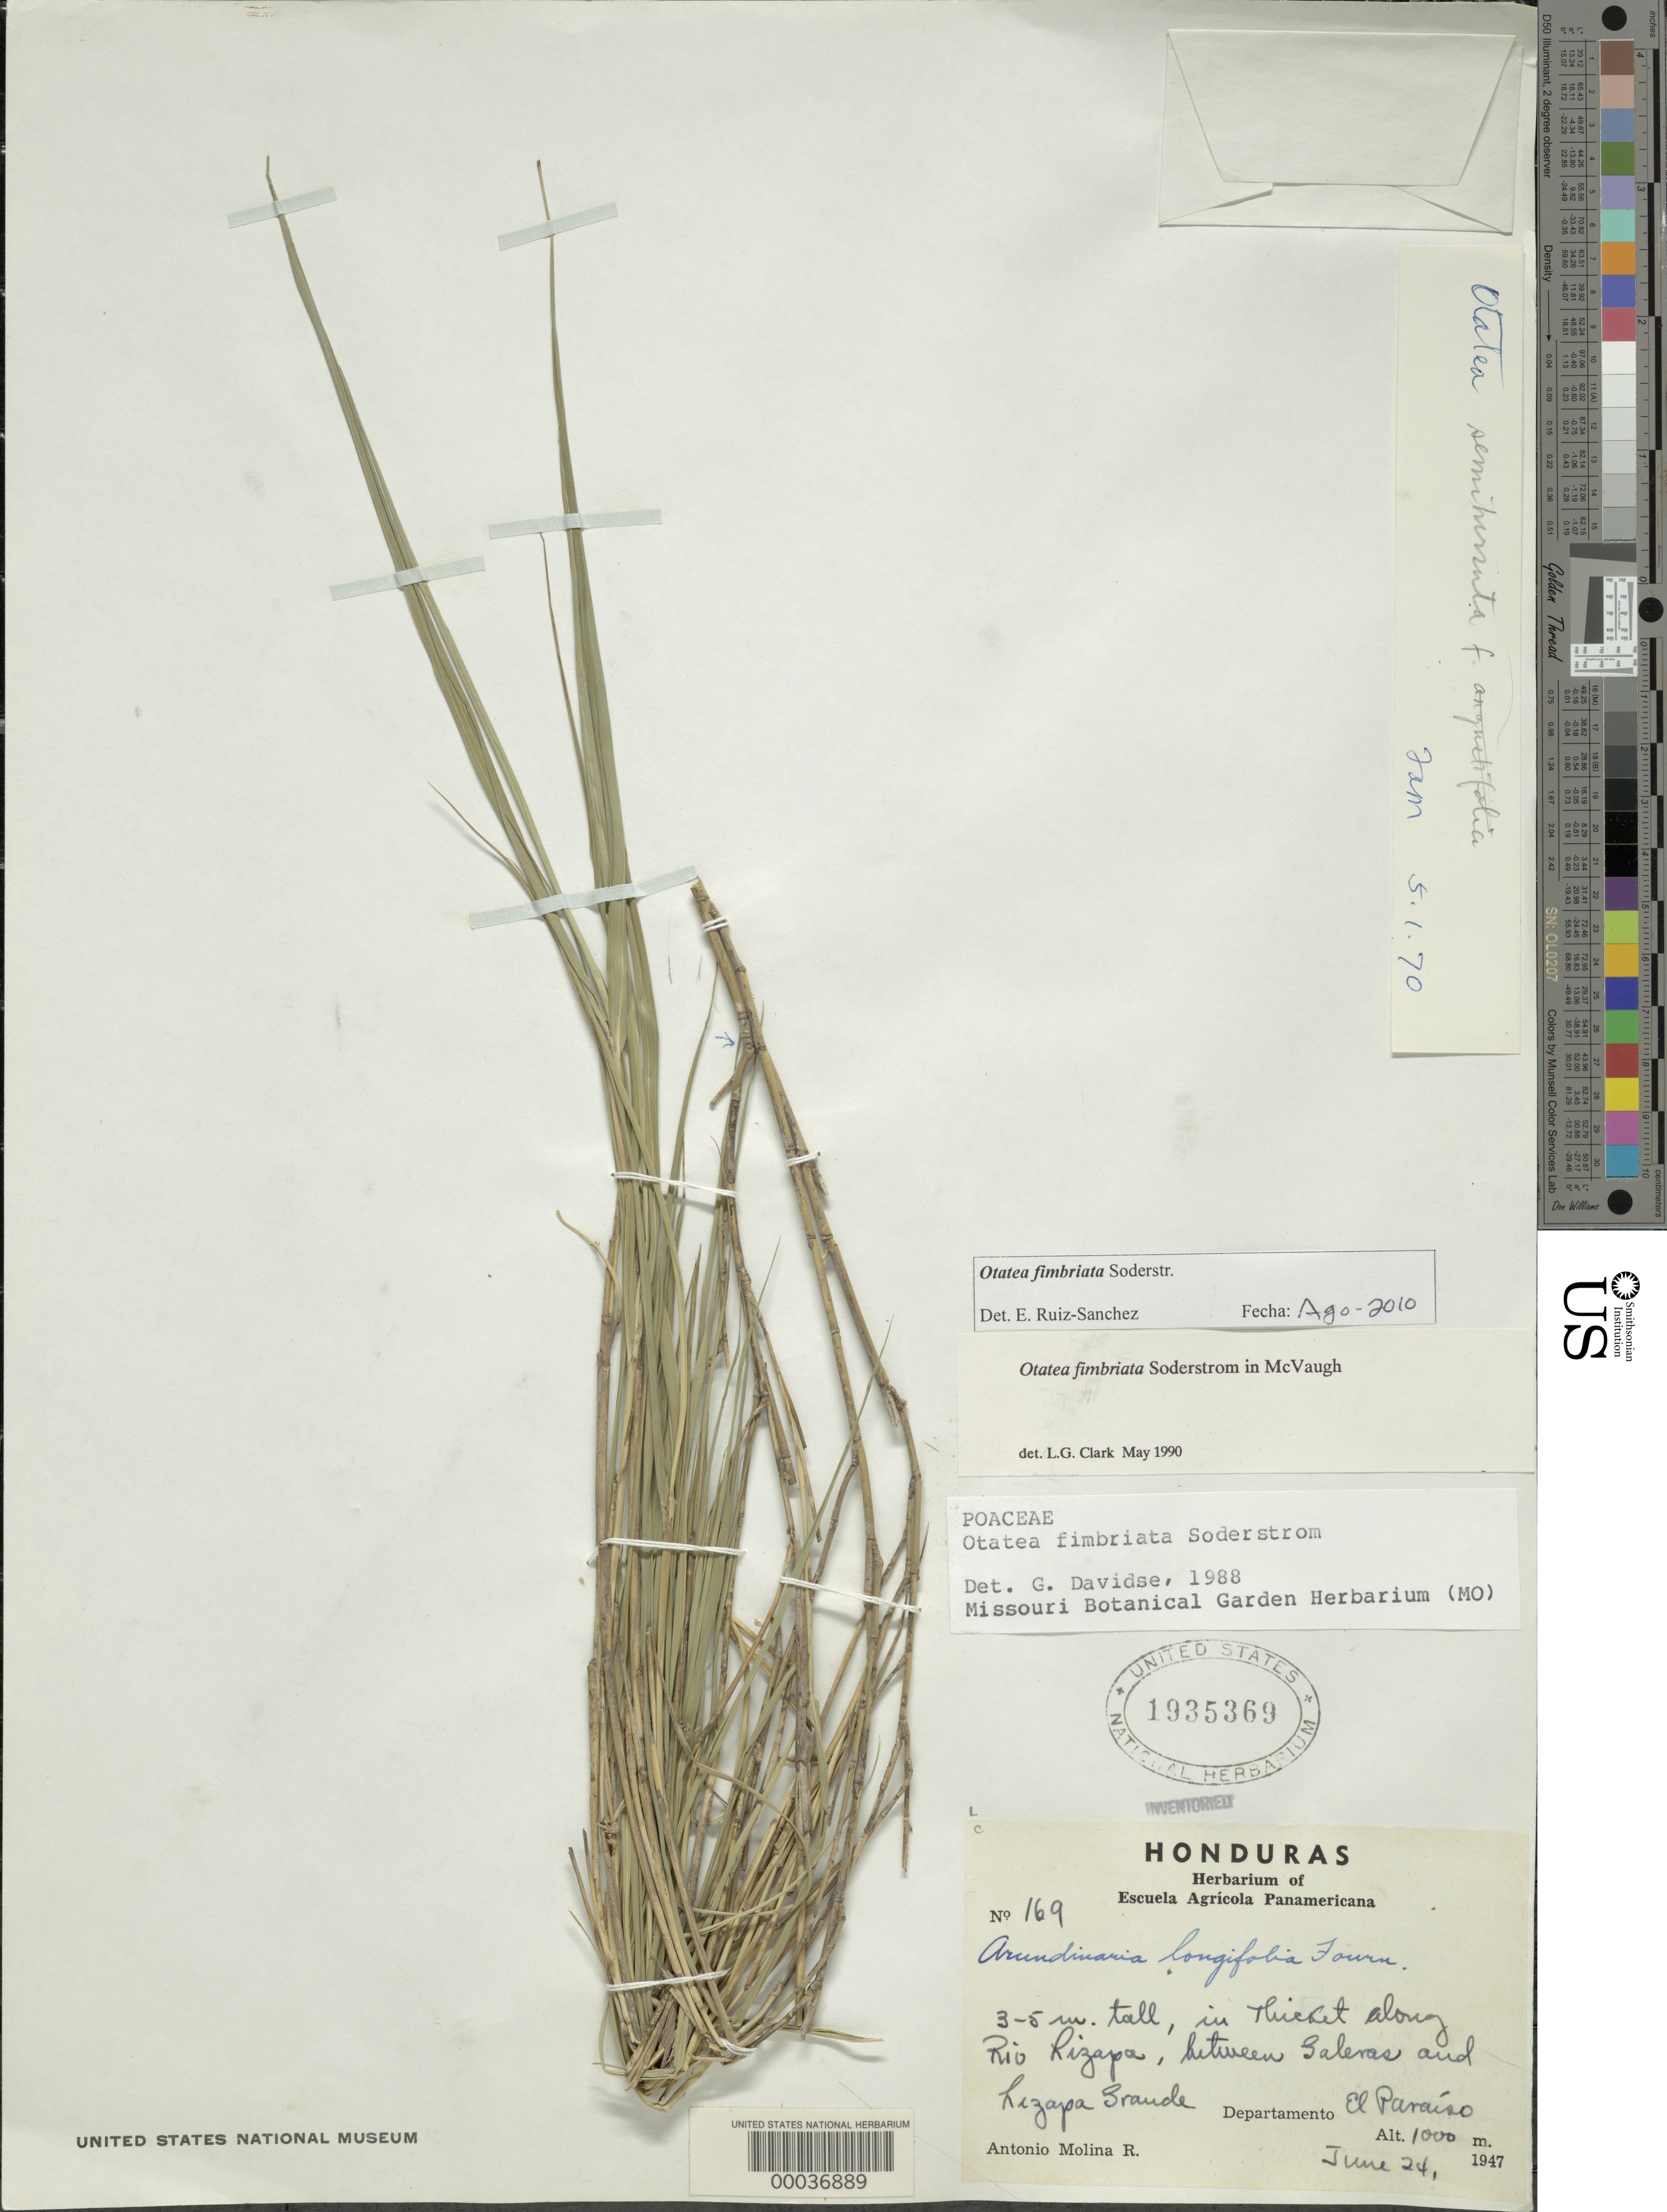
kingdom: Plantae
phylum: Tracheophyta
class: Liliopsida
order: Poales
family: Poaceae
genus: Otatea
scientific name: Otatea fimbriata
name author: Soderstr. in McVaugh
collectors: A. R. Molina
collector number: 169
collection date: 1947-06-24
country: Honduras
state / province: El Paraiso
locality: In thicket along Rio Rizapa, between Galeras and Rizapa Grande.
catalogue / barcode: US 1935369